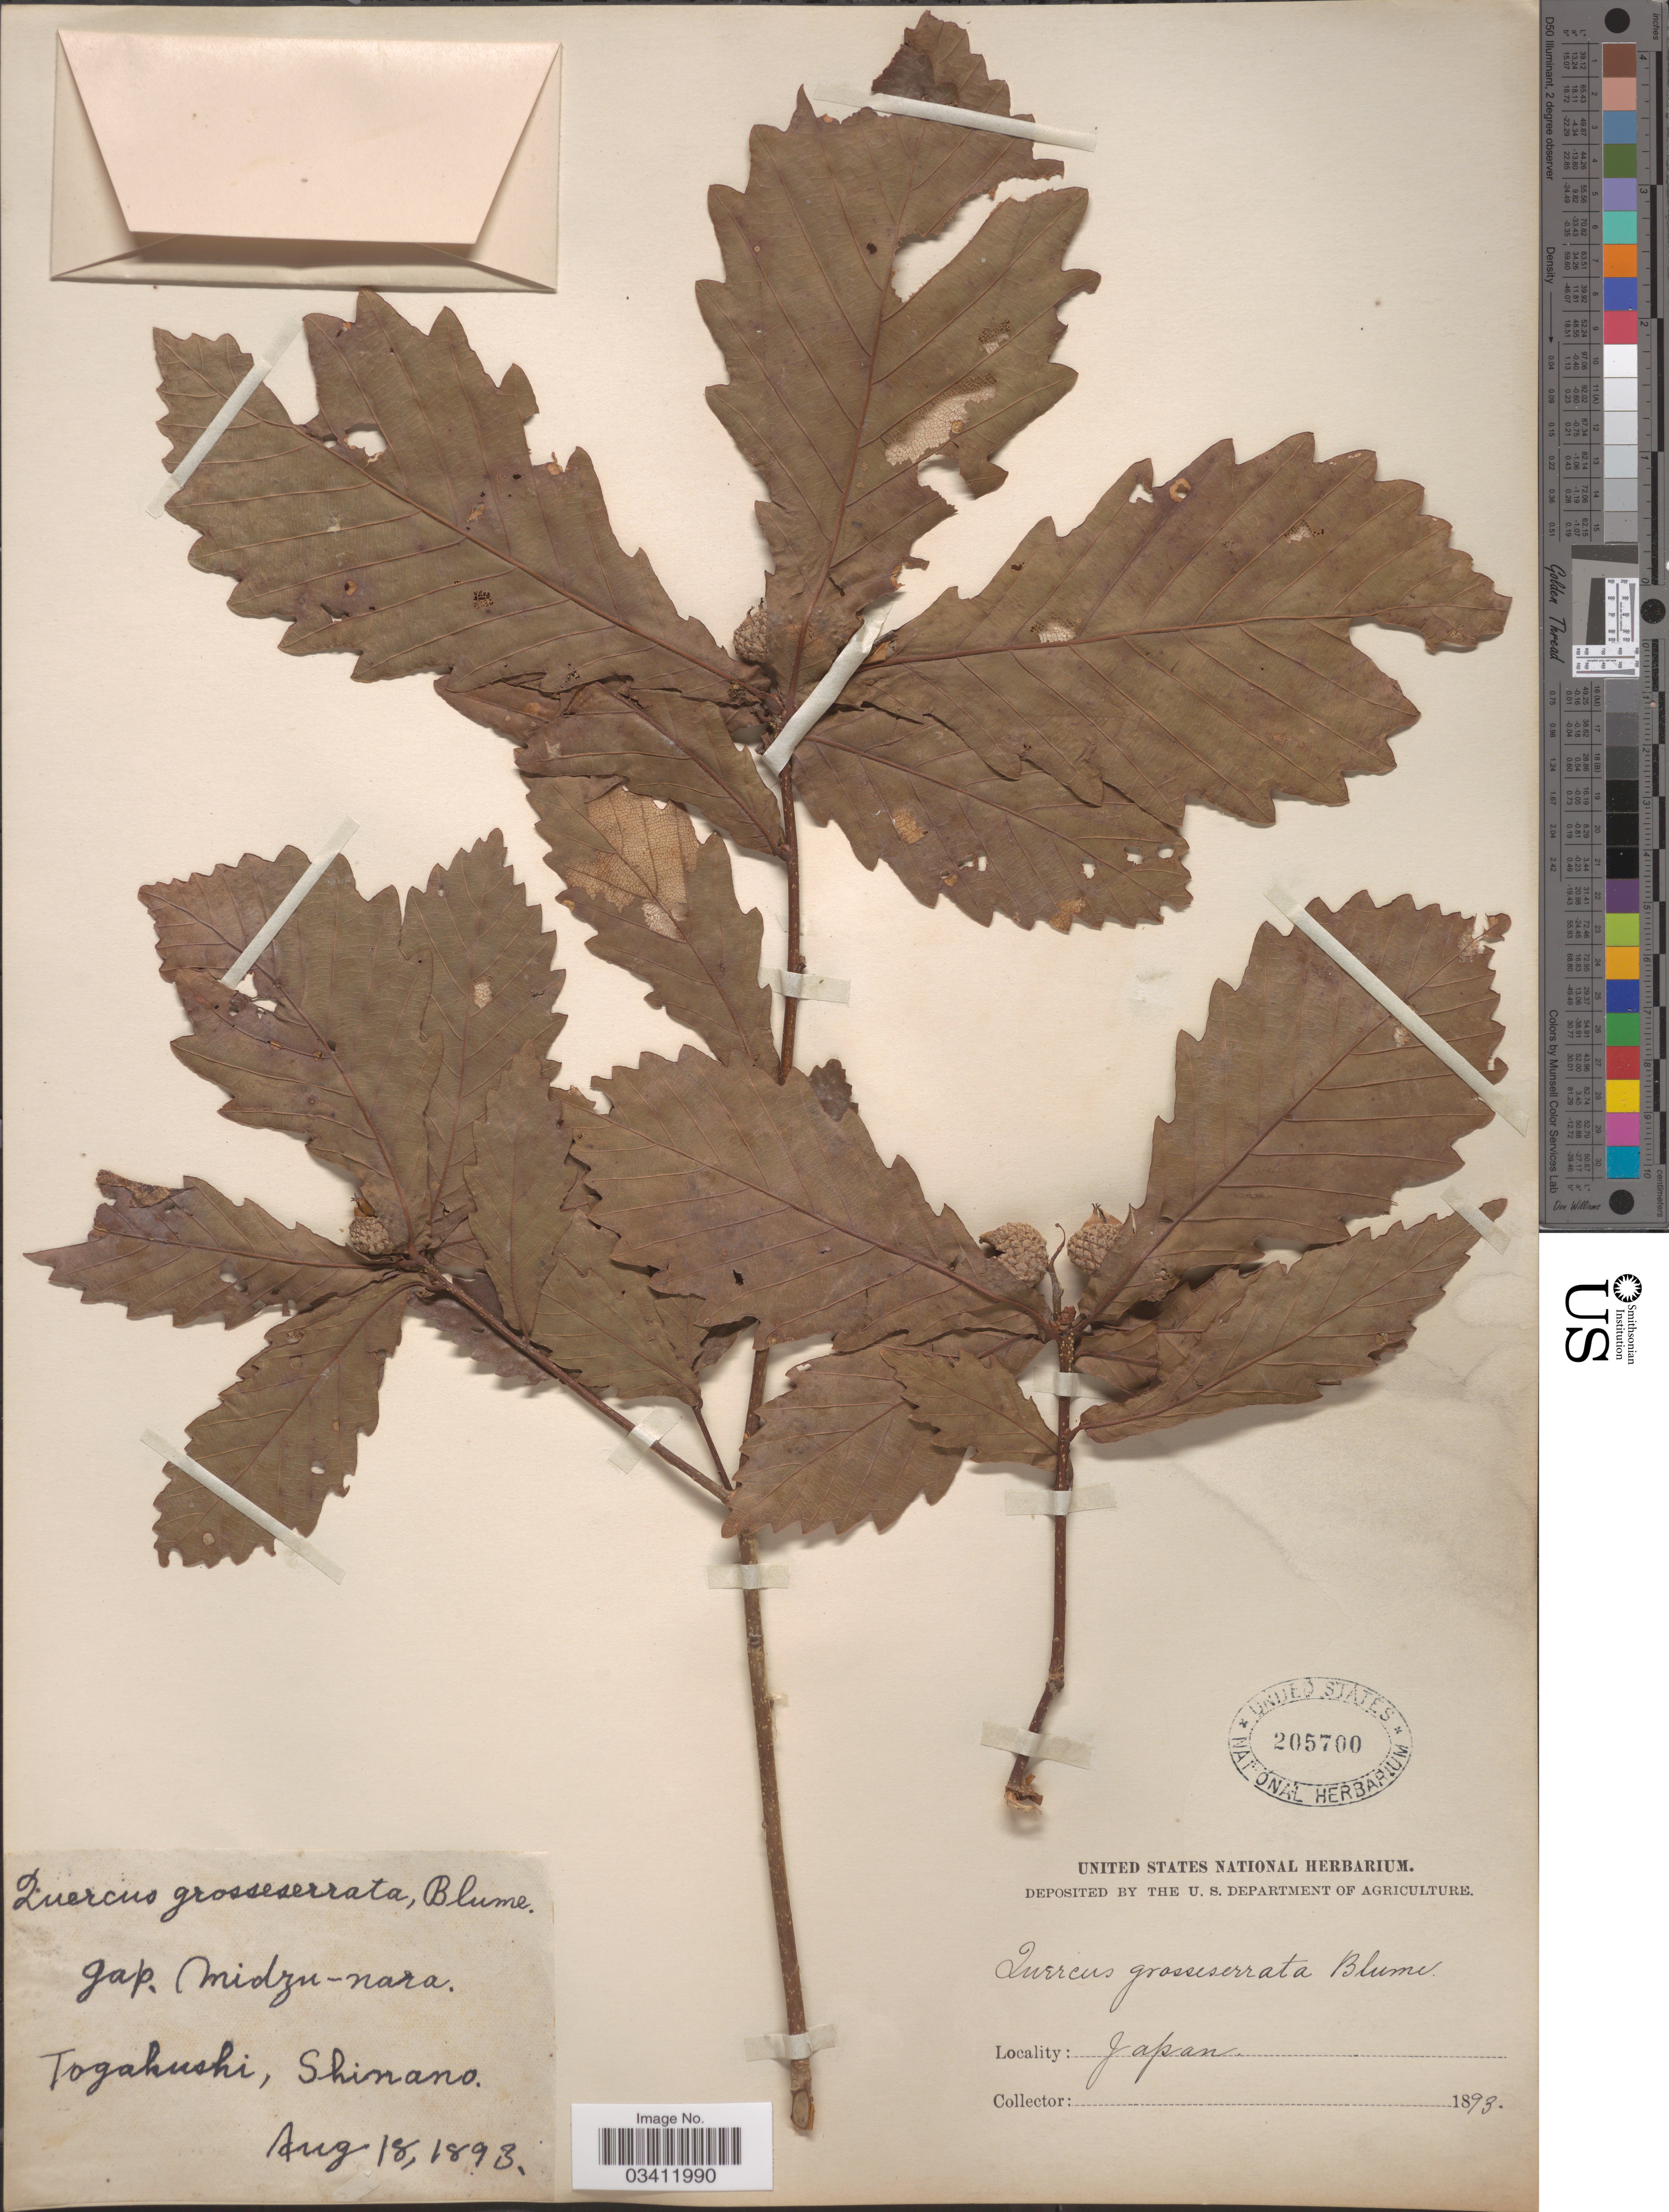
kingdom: Plantae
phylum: Tracheophyta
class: Magnoliopsida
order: Fagales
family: Fagaceae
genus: Quercus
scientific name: Quercus mongolica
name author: Fisch. ex Ledeb.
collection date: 1893-08-18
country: Japan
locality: Togakushi, Shinano.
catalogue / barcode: US 205700